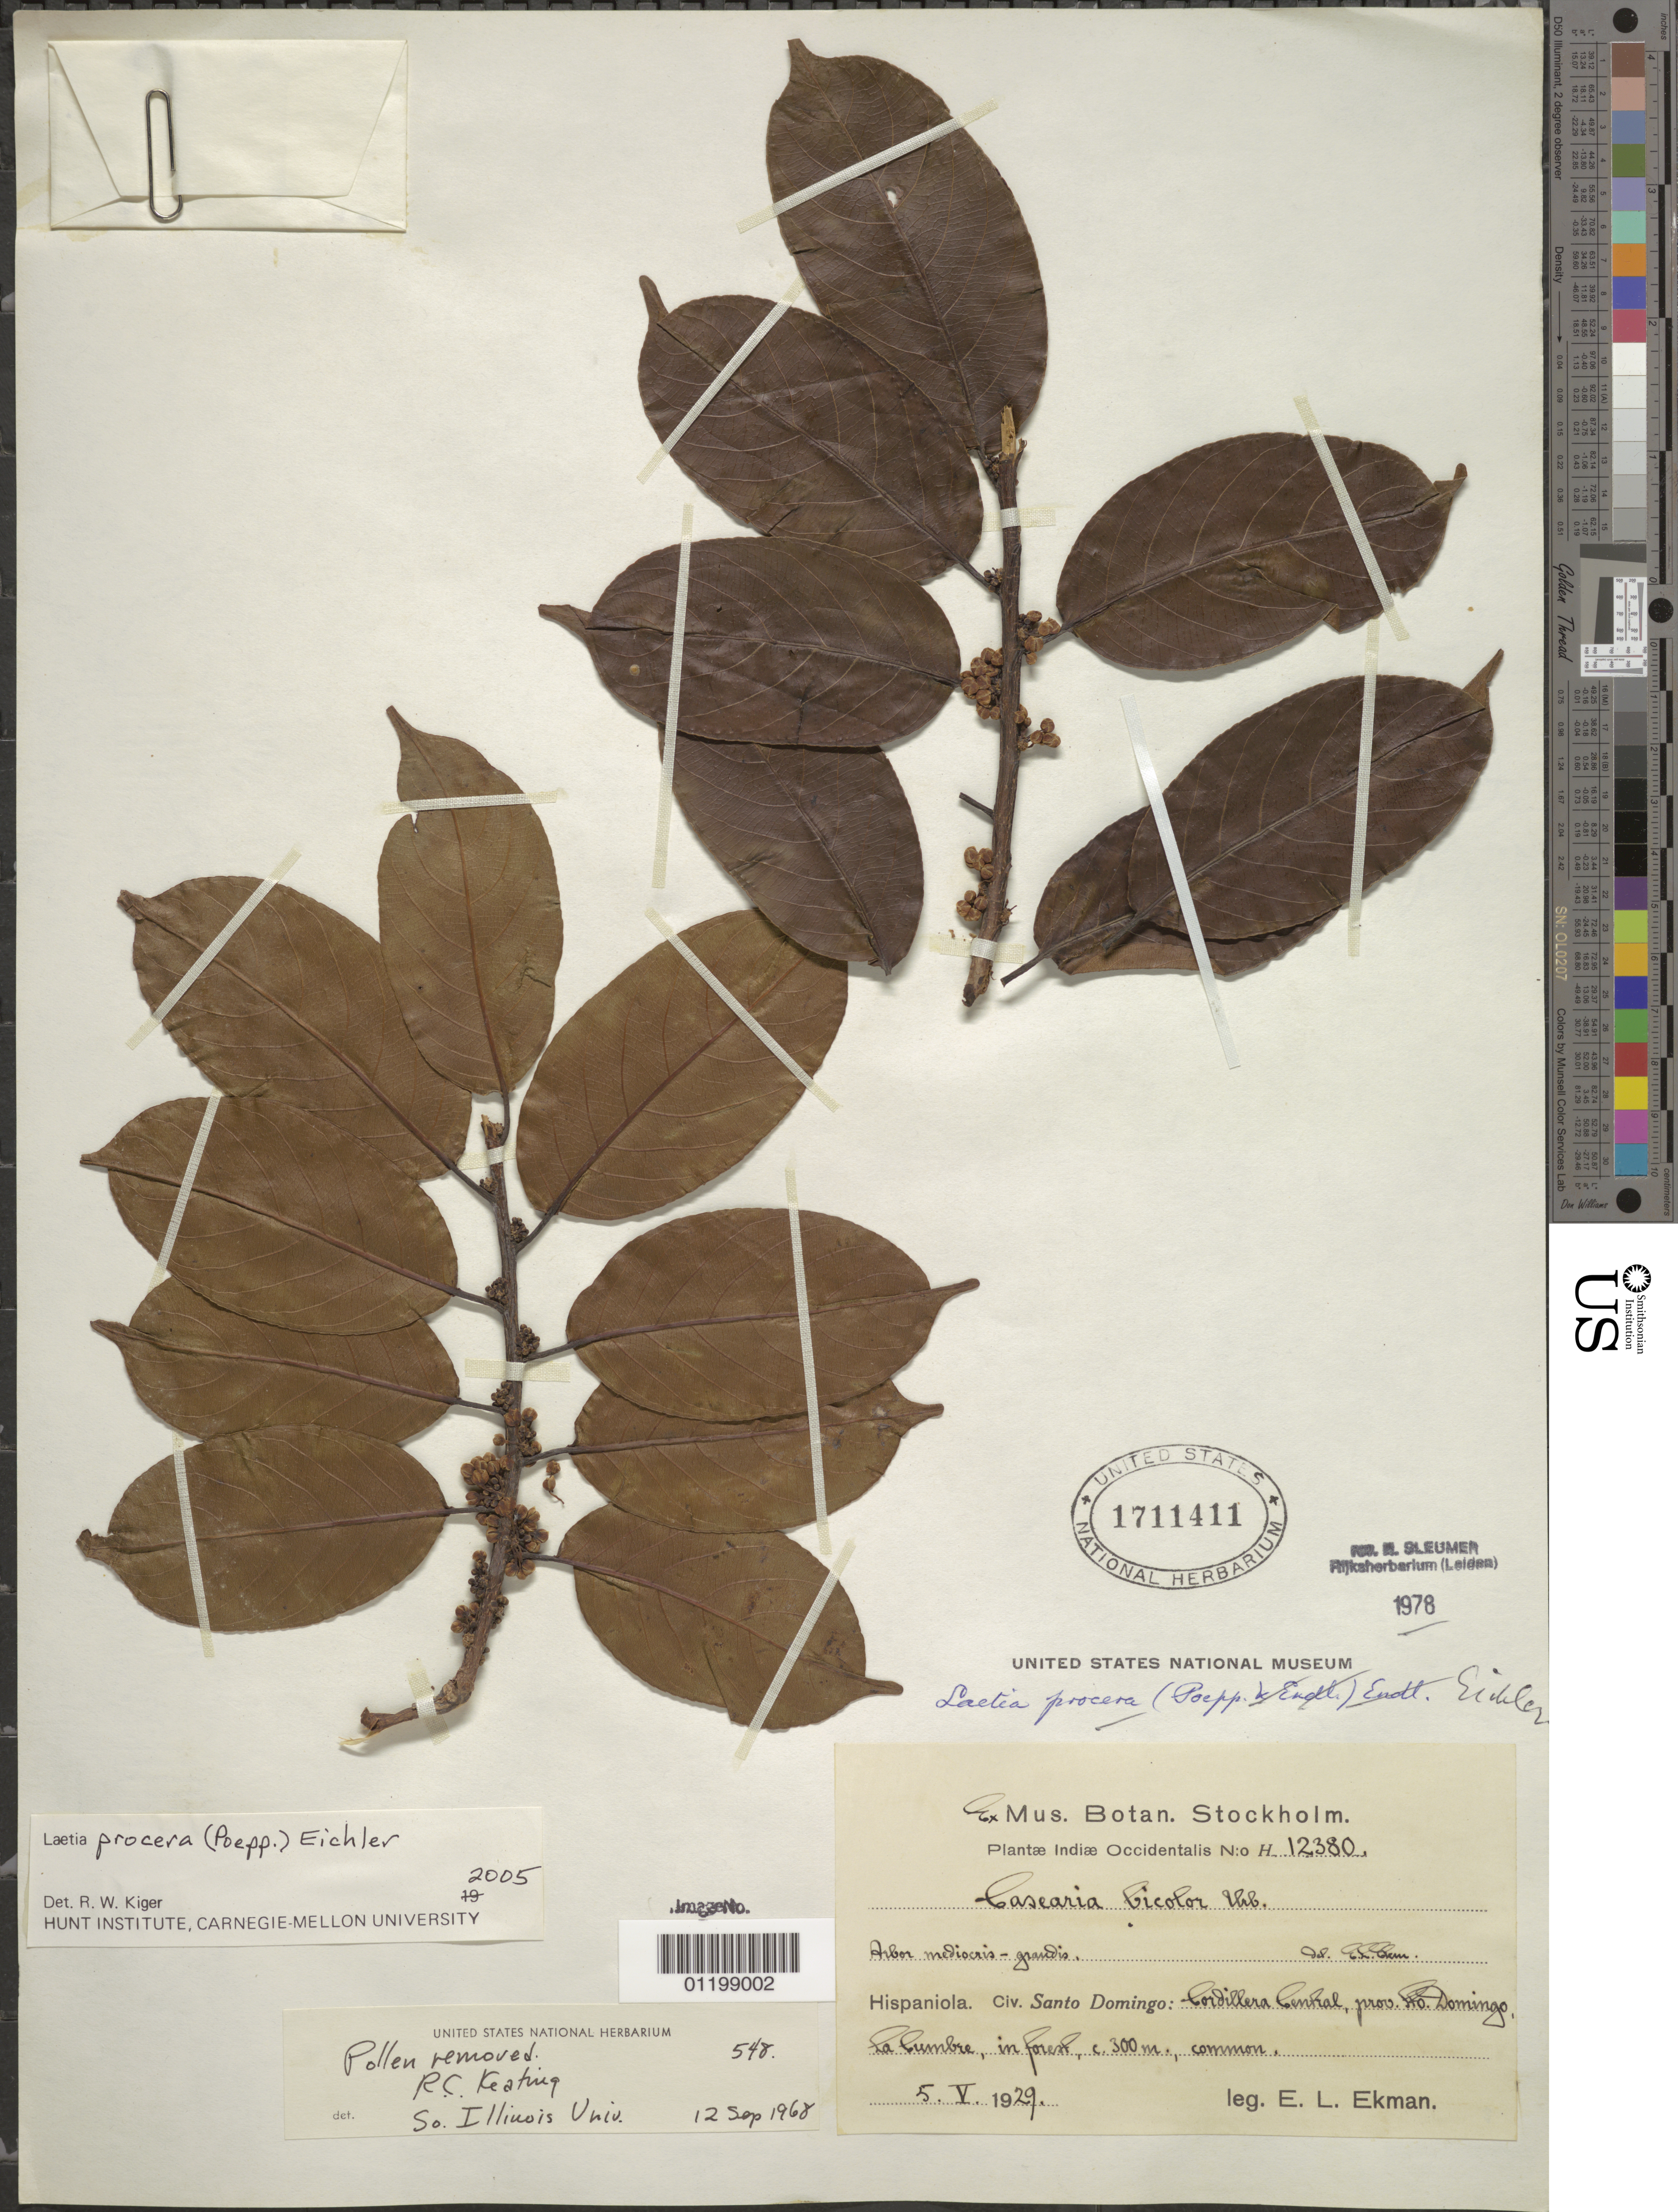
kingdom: Plantae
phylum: Tracheophyta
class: Magnoliopsida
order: Malpighiales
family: Salicaceae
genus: Laetia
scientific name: Laetia procera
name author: (Poepp.) Eichler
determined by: Kiger, R. W.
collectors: E. L. Ekman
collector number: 12380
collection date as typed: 05 May 1929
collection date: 1929-05-05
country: Dominican Republic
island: Hispaniola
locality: Province of Santo Domingo, La Cumbre.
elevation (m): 300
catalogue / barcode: US 1711411